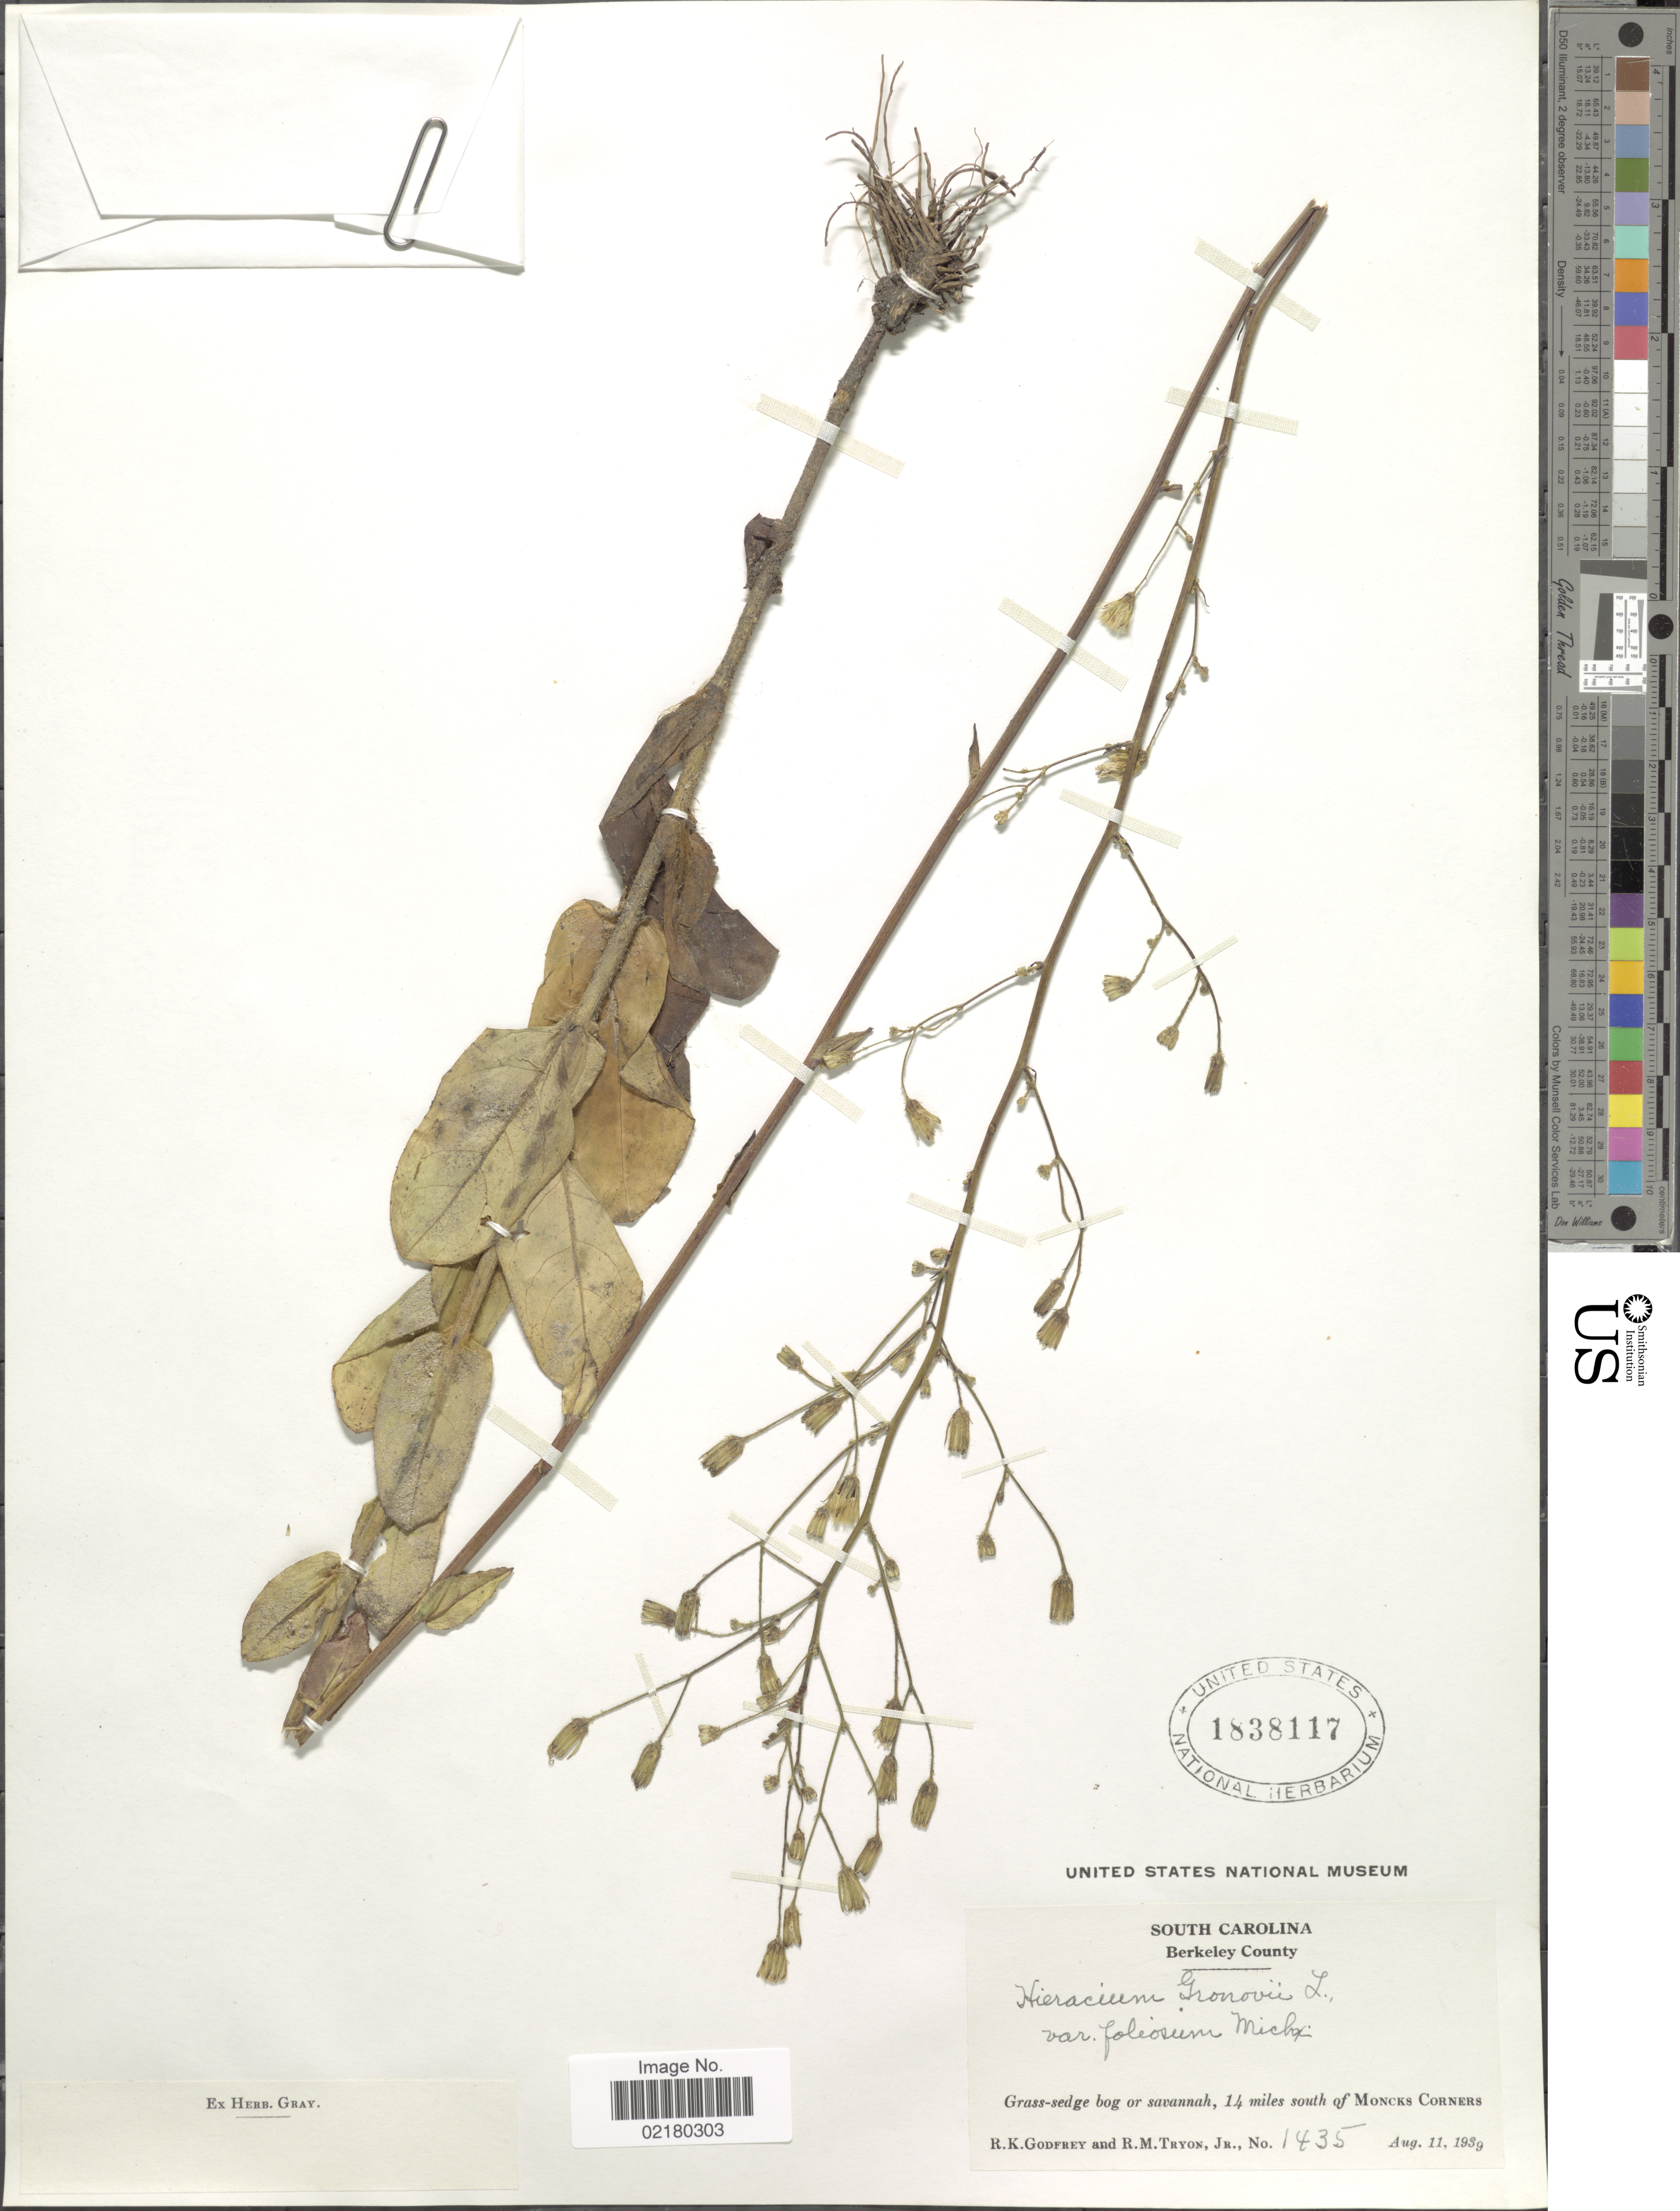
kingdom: Plantae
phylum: Tracheophyta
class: Magnoliopsida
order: Asterales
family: Asteraceae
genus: Hieracium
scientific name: Hieracium gronovii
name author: L.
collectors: R. K. Godfrey & R. M. Tryon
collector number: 1435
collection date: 1939-08-11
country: United States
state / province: South Carolina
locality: Berkley County, Grass-sedge bog or savannah, 14 miles south of Moncks Corners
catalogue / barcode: US 1838117